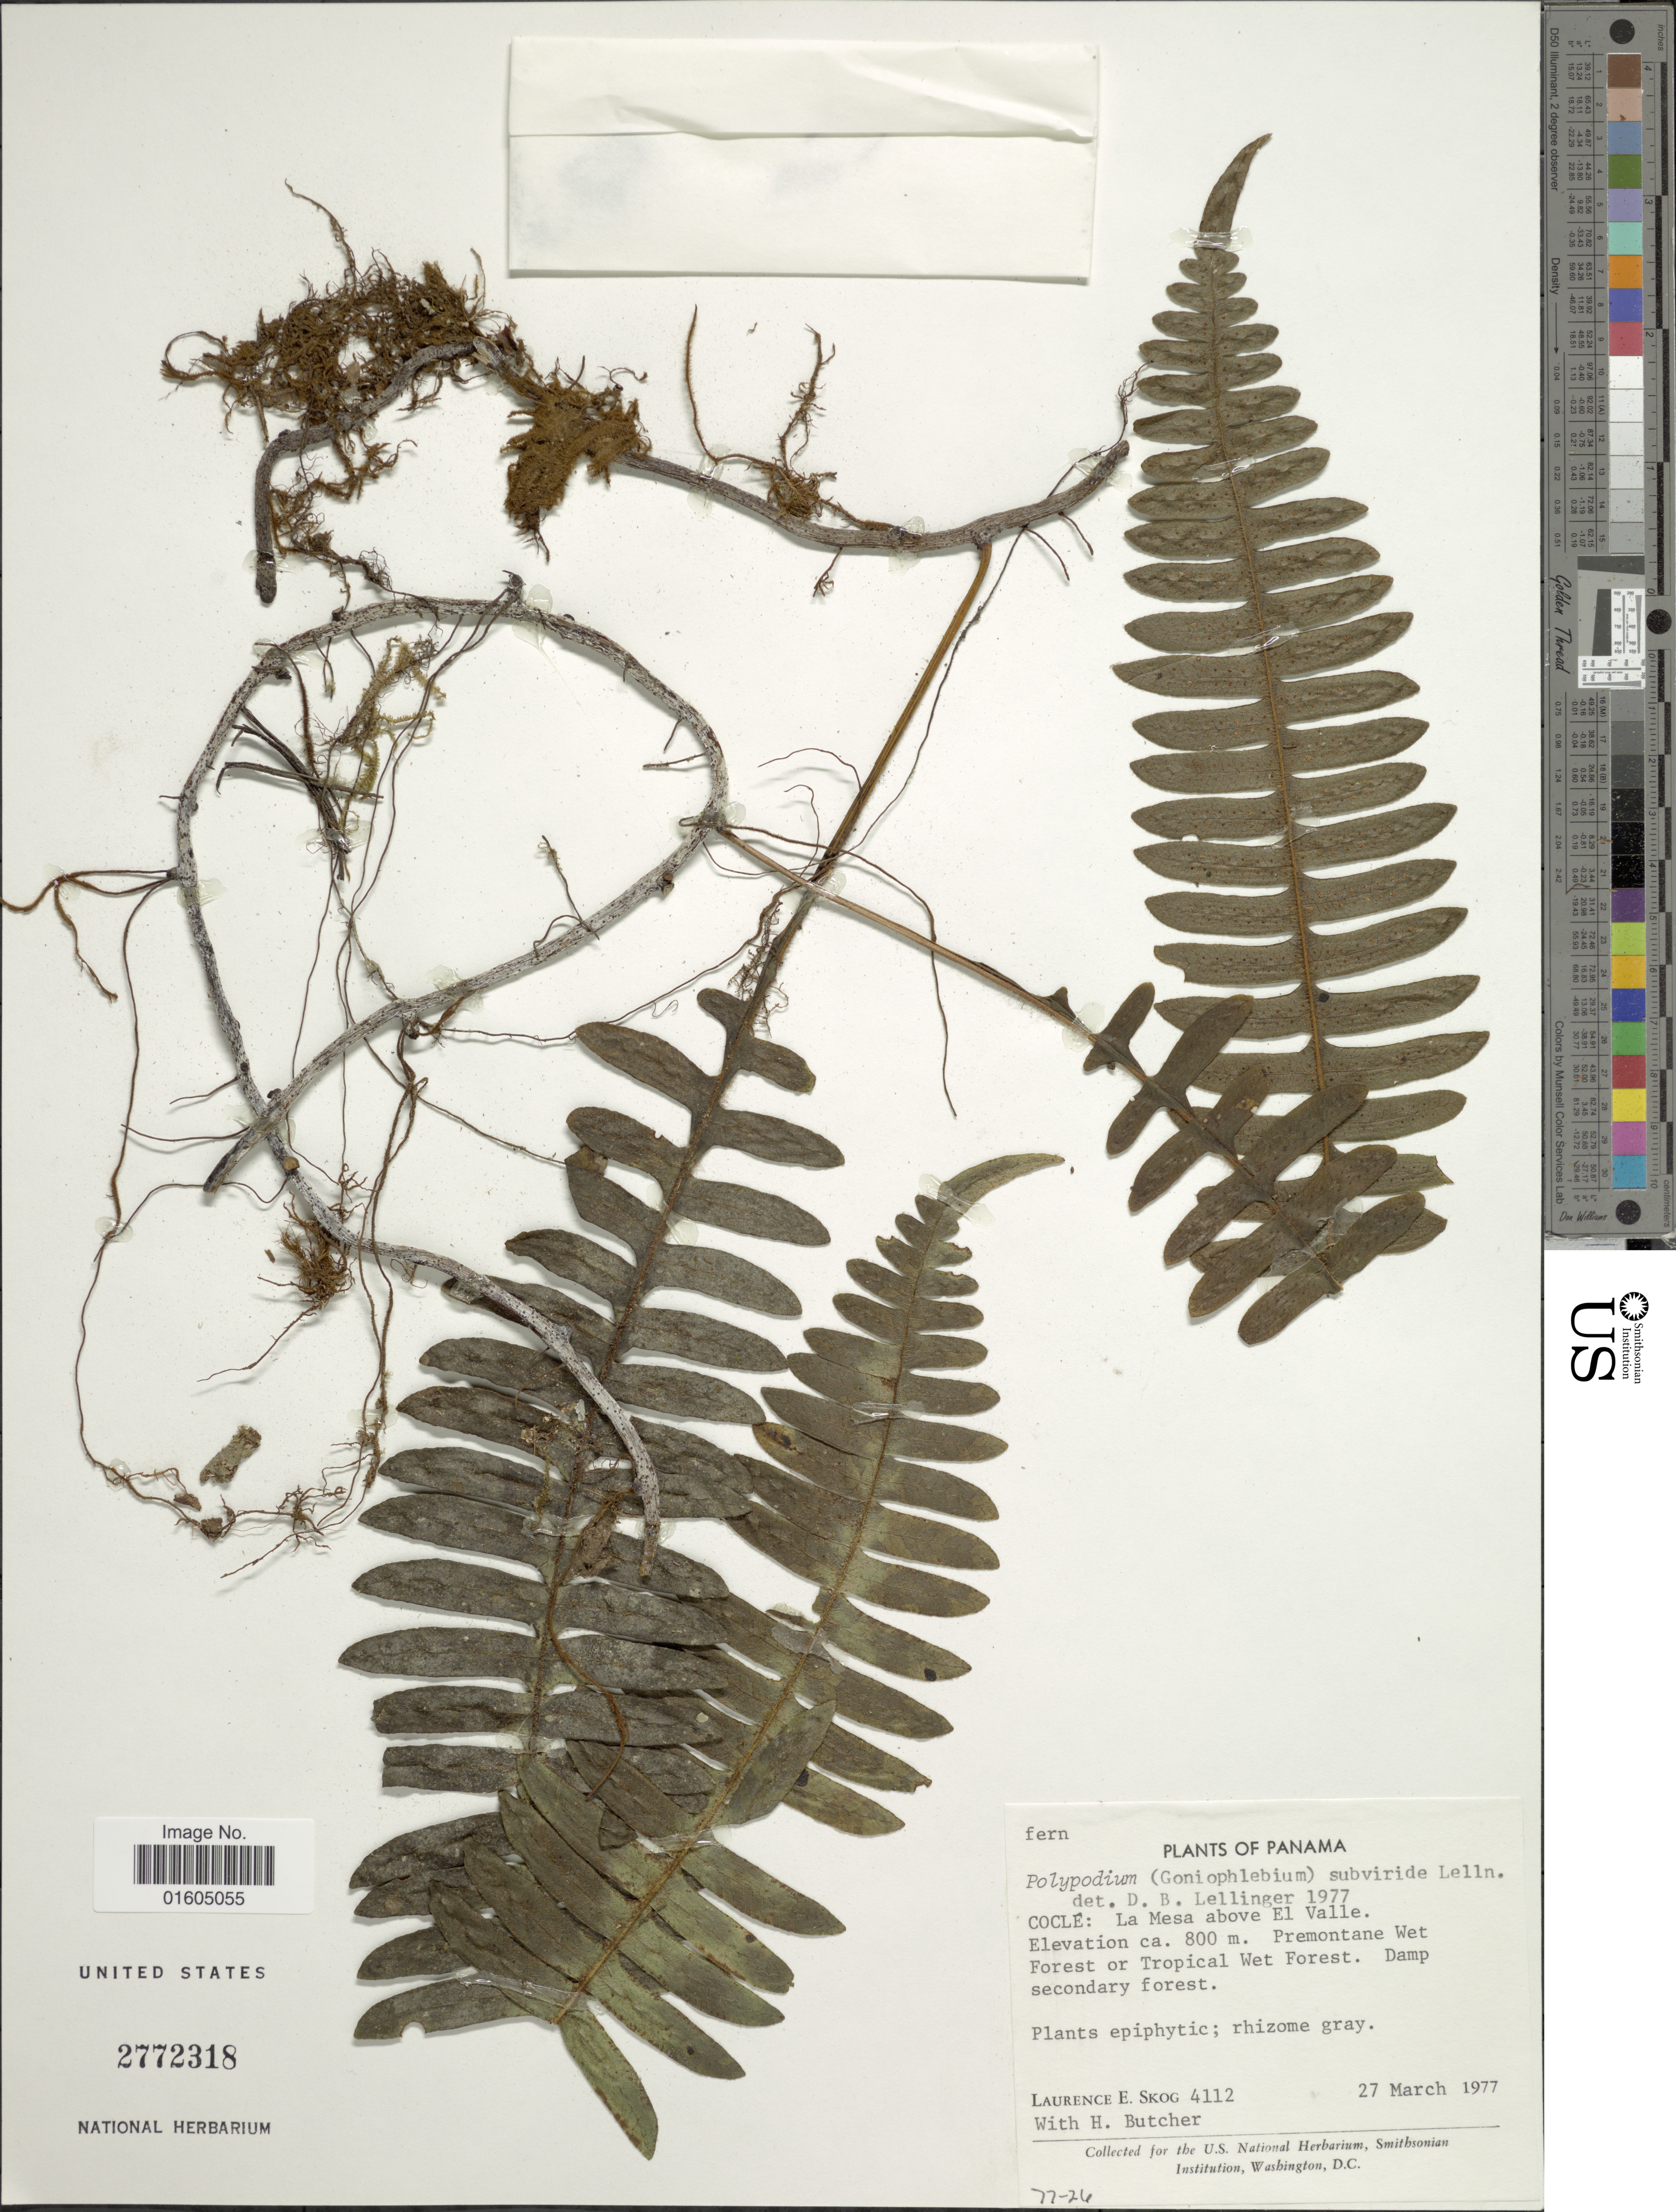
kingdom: Plantae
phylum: Tracheophyta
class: Polypodiopsida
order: Polypodiales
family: Polypodiaceae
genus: Serpocaulon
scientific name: Serpocaulon dasypleuron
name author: (Kunze) A.R. Sm.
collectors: L. E. Skog & H. Butcher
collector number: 4112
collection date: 1977-03-27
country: Panama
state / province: Coclé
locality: Panama. Cocle: La Mesa above El Valle. Premontane Wet Forest or Tropical Wet Fores. Damp secondary forest.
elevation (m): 800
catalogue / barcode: US 2772318